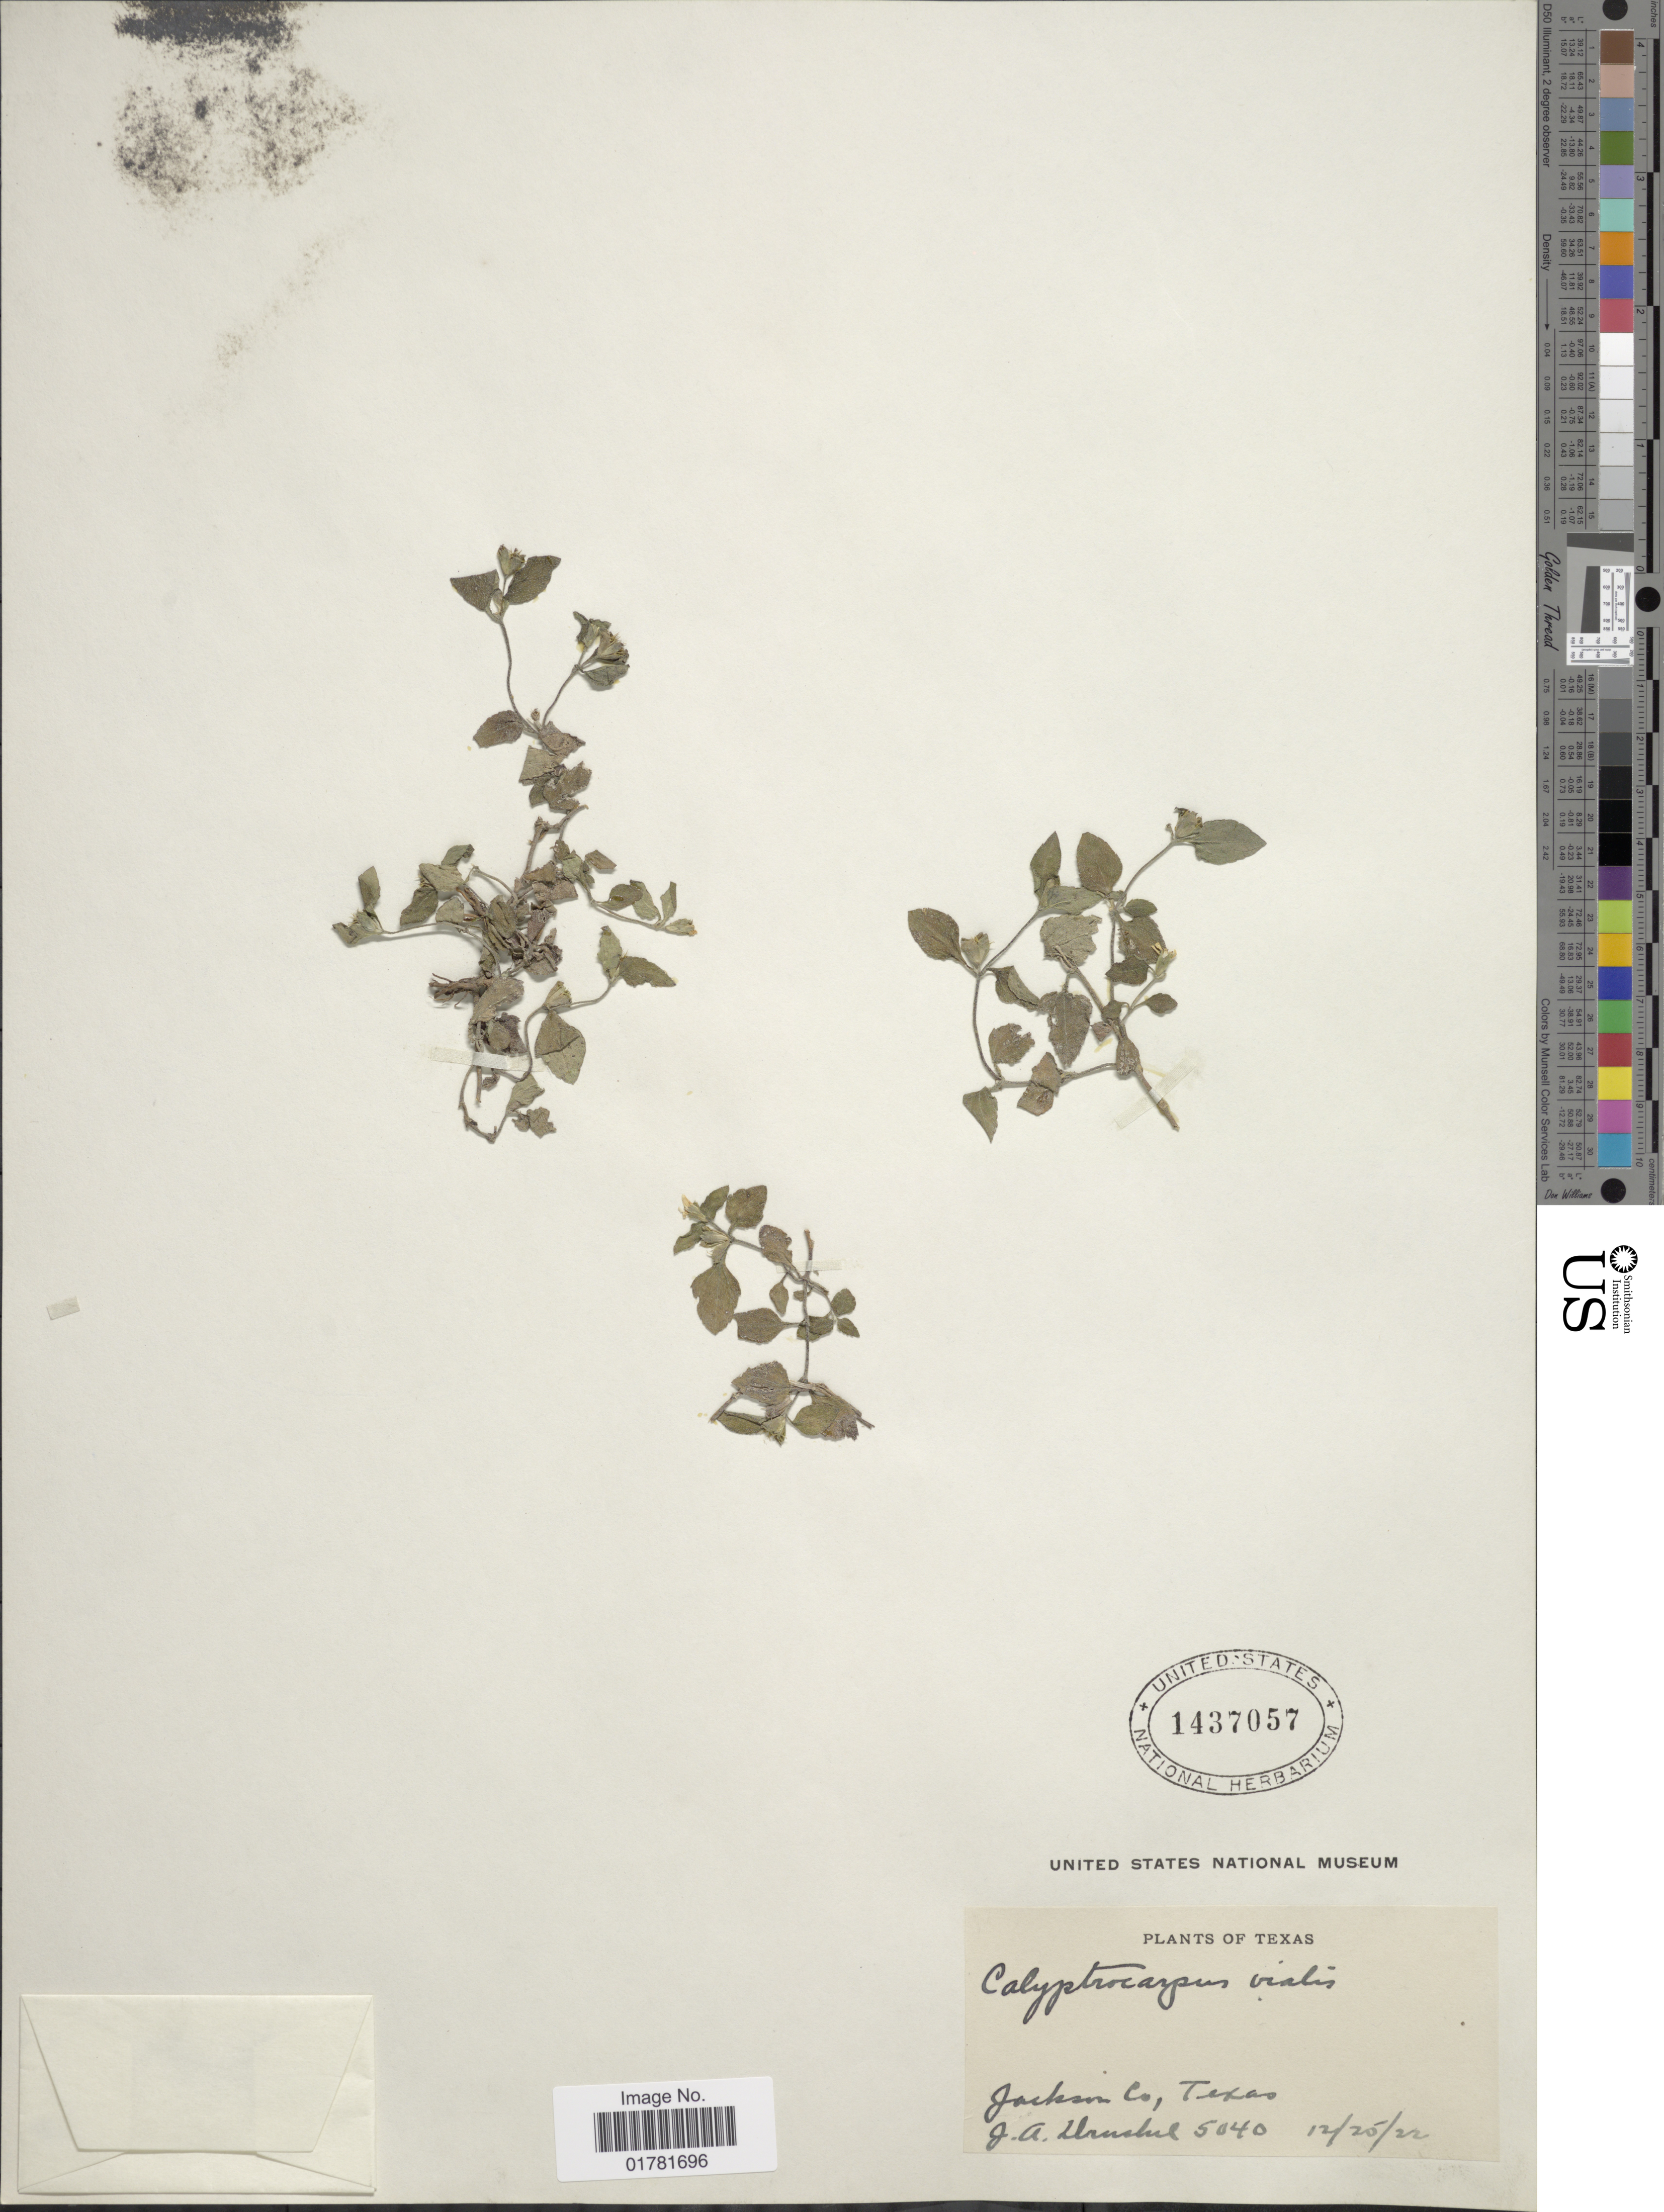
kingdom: Plantae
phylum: Tracheophyta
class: Magnoliopsida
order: Asterales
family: Asteraceae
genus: Calyptocarpus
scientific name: Calyptocarpus vialis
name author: Less.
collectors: J. A. Drushel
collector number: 5040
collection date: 1922-12-25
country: United States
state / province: Texas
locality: Jackson Co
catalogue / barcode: US 1437057